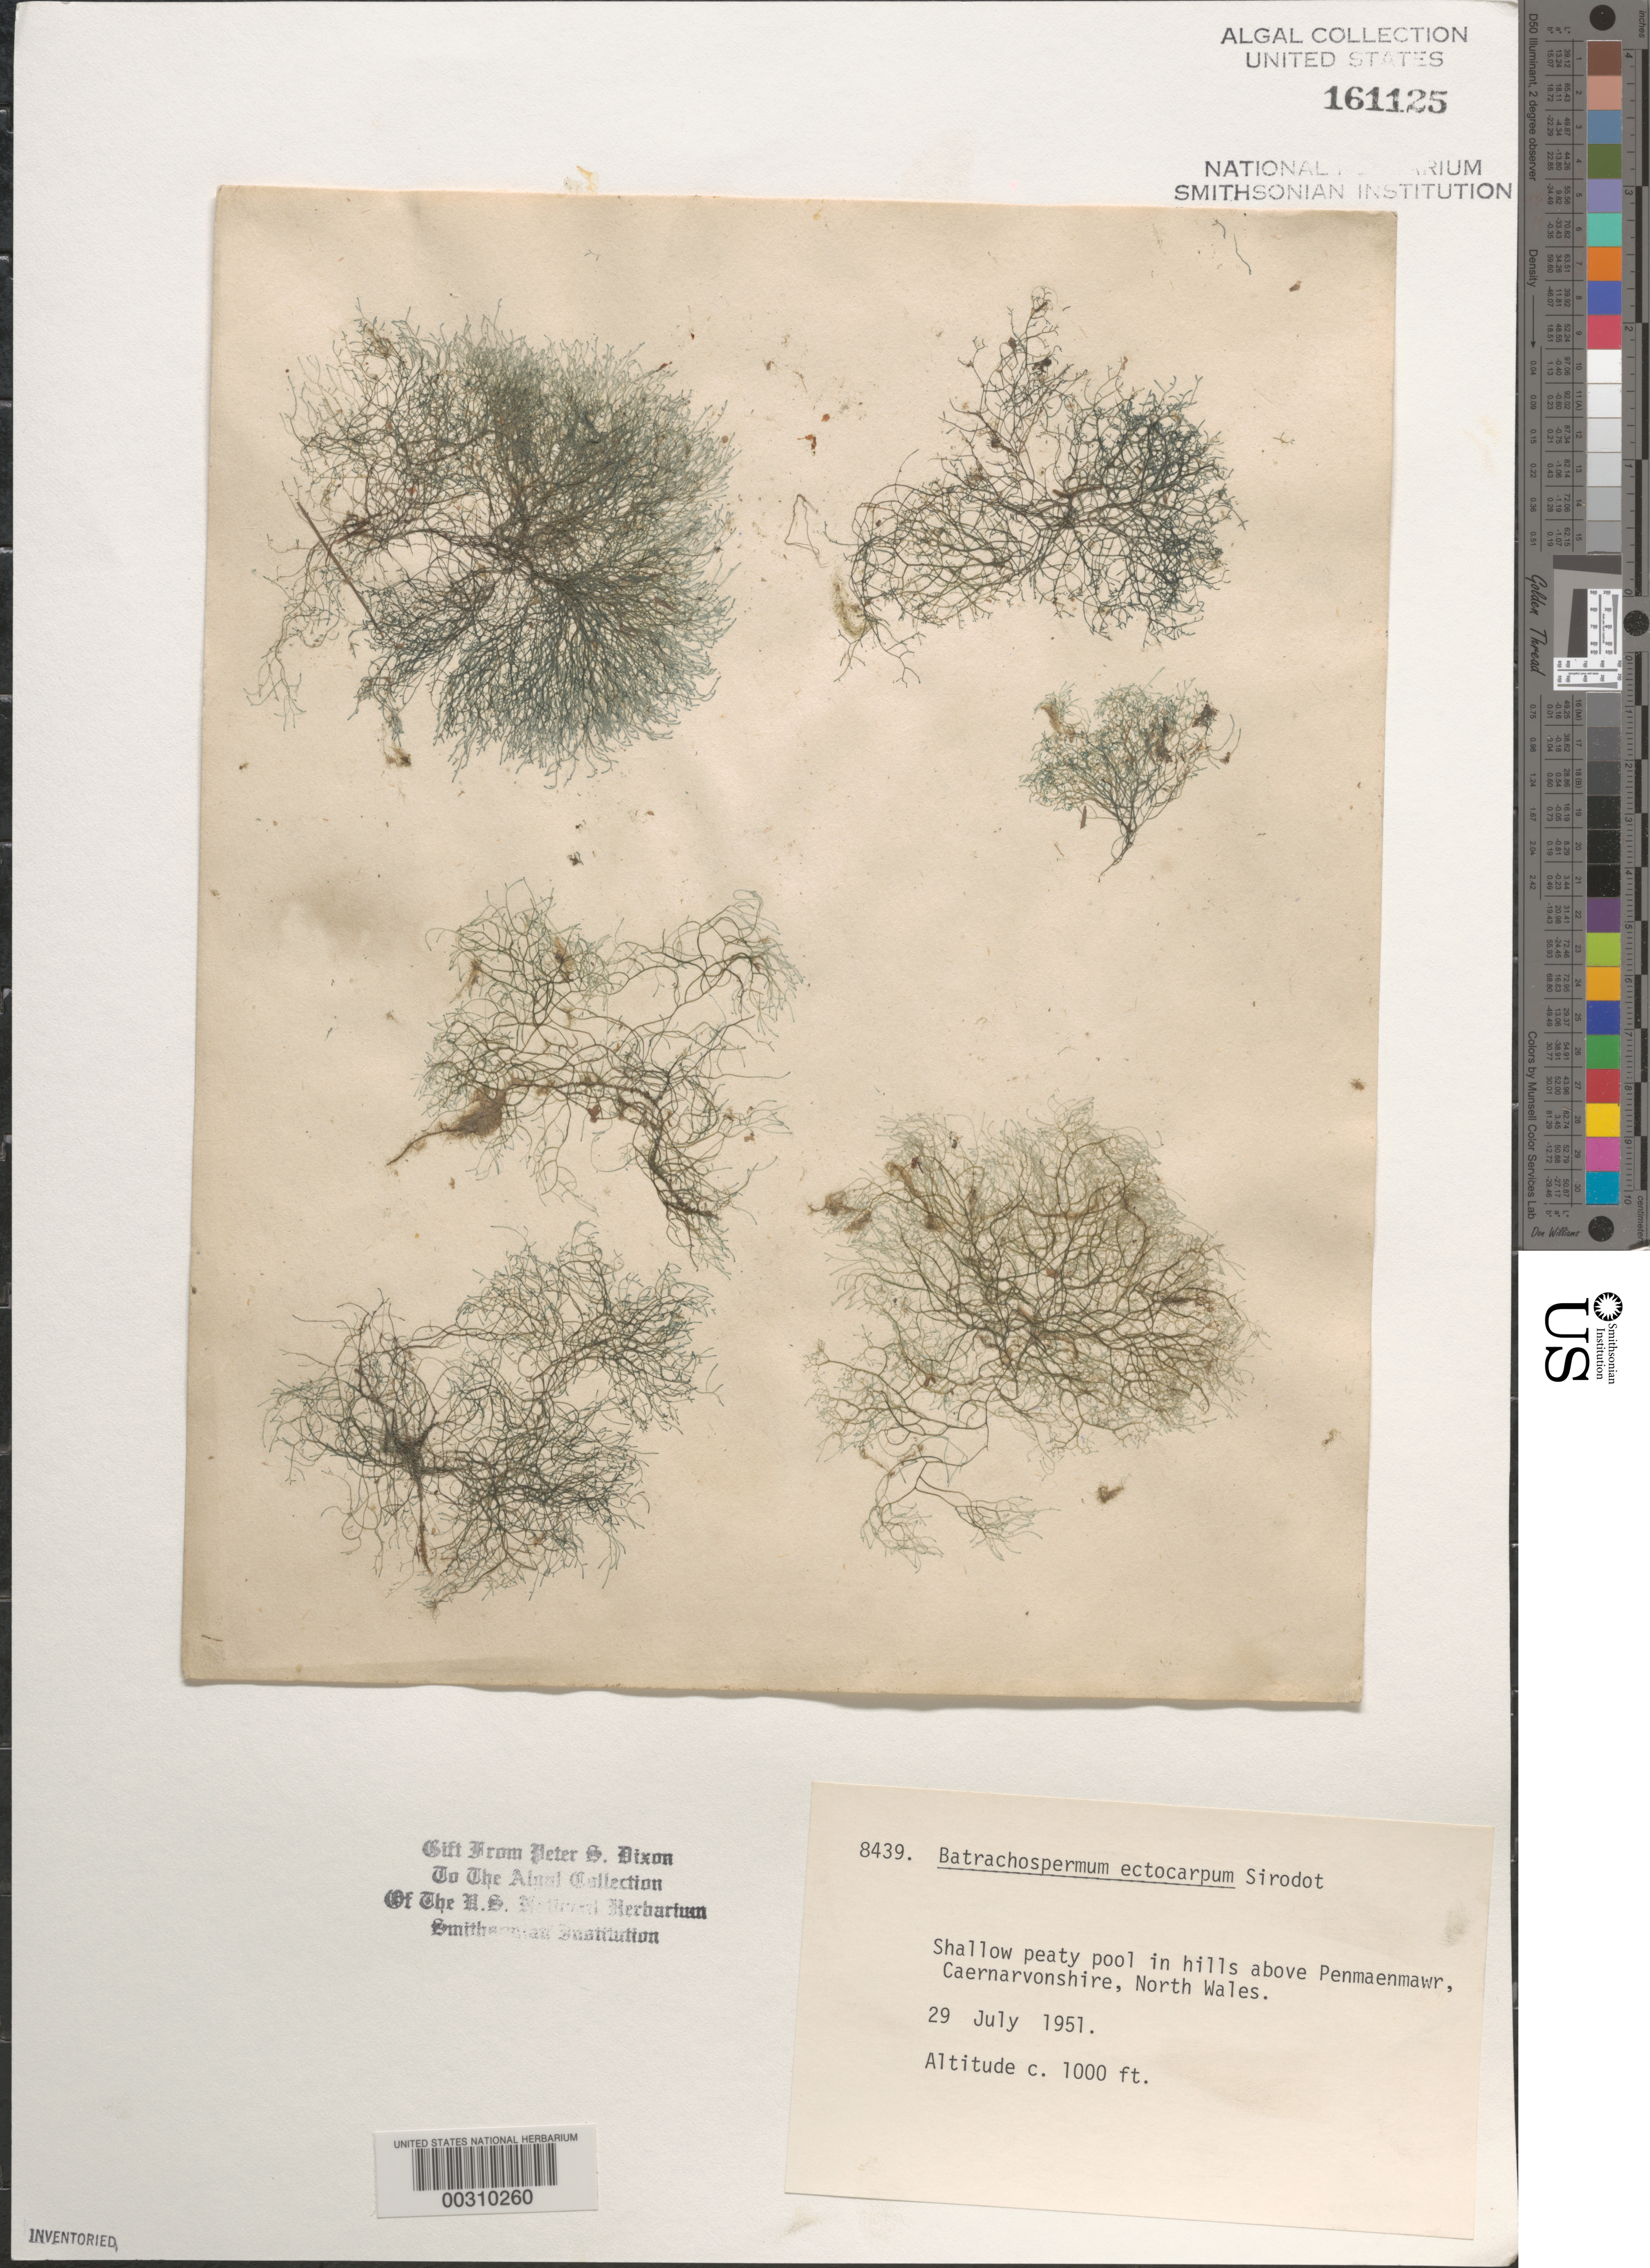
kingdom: Plantae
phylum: Rhodophyta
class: Florideophyceae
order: Batrachospermales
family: Batrachospermaceae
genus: Sheathia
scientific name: Sheathia boryana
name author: (Sirodot) Salomaki & M.L. Vis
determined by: Algae name updating Project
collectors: P. S. Dixon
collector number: PSD 8439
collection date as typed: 29 Jul 1951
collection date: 1951-07-29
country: United Kingdom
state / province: Wales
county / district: Gwynedd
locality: Above Penmaenmawr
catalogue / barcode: US 161125